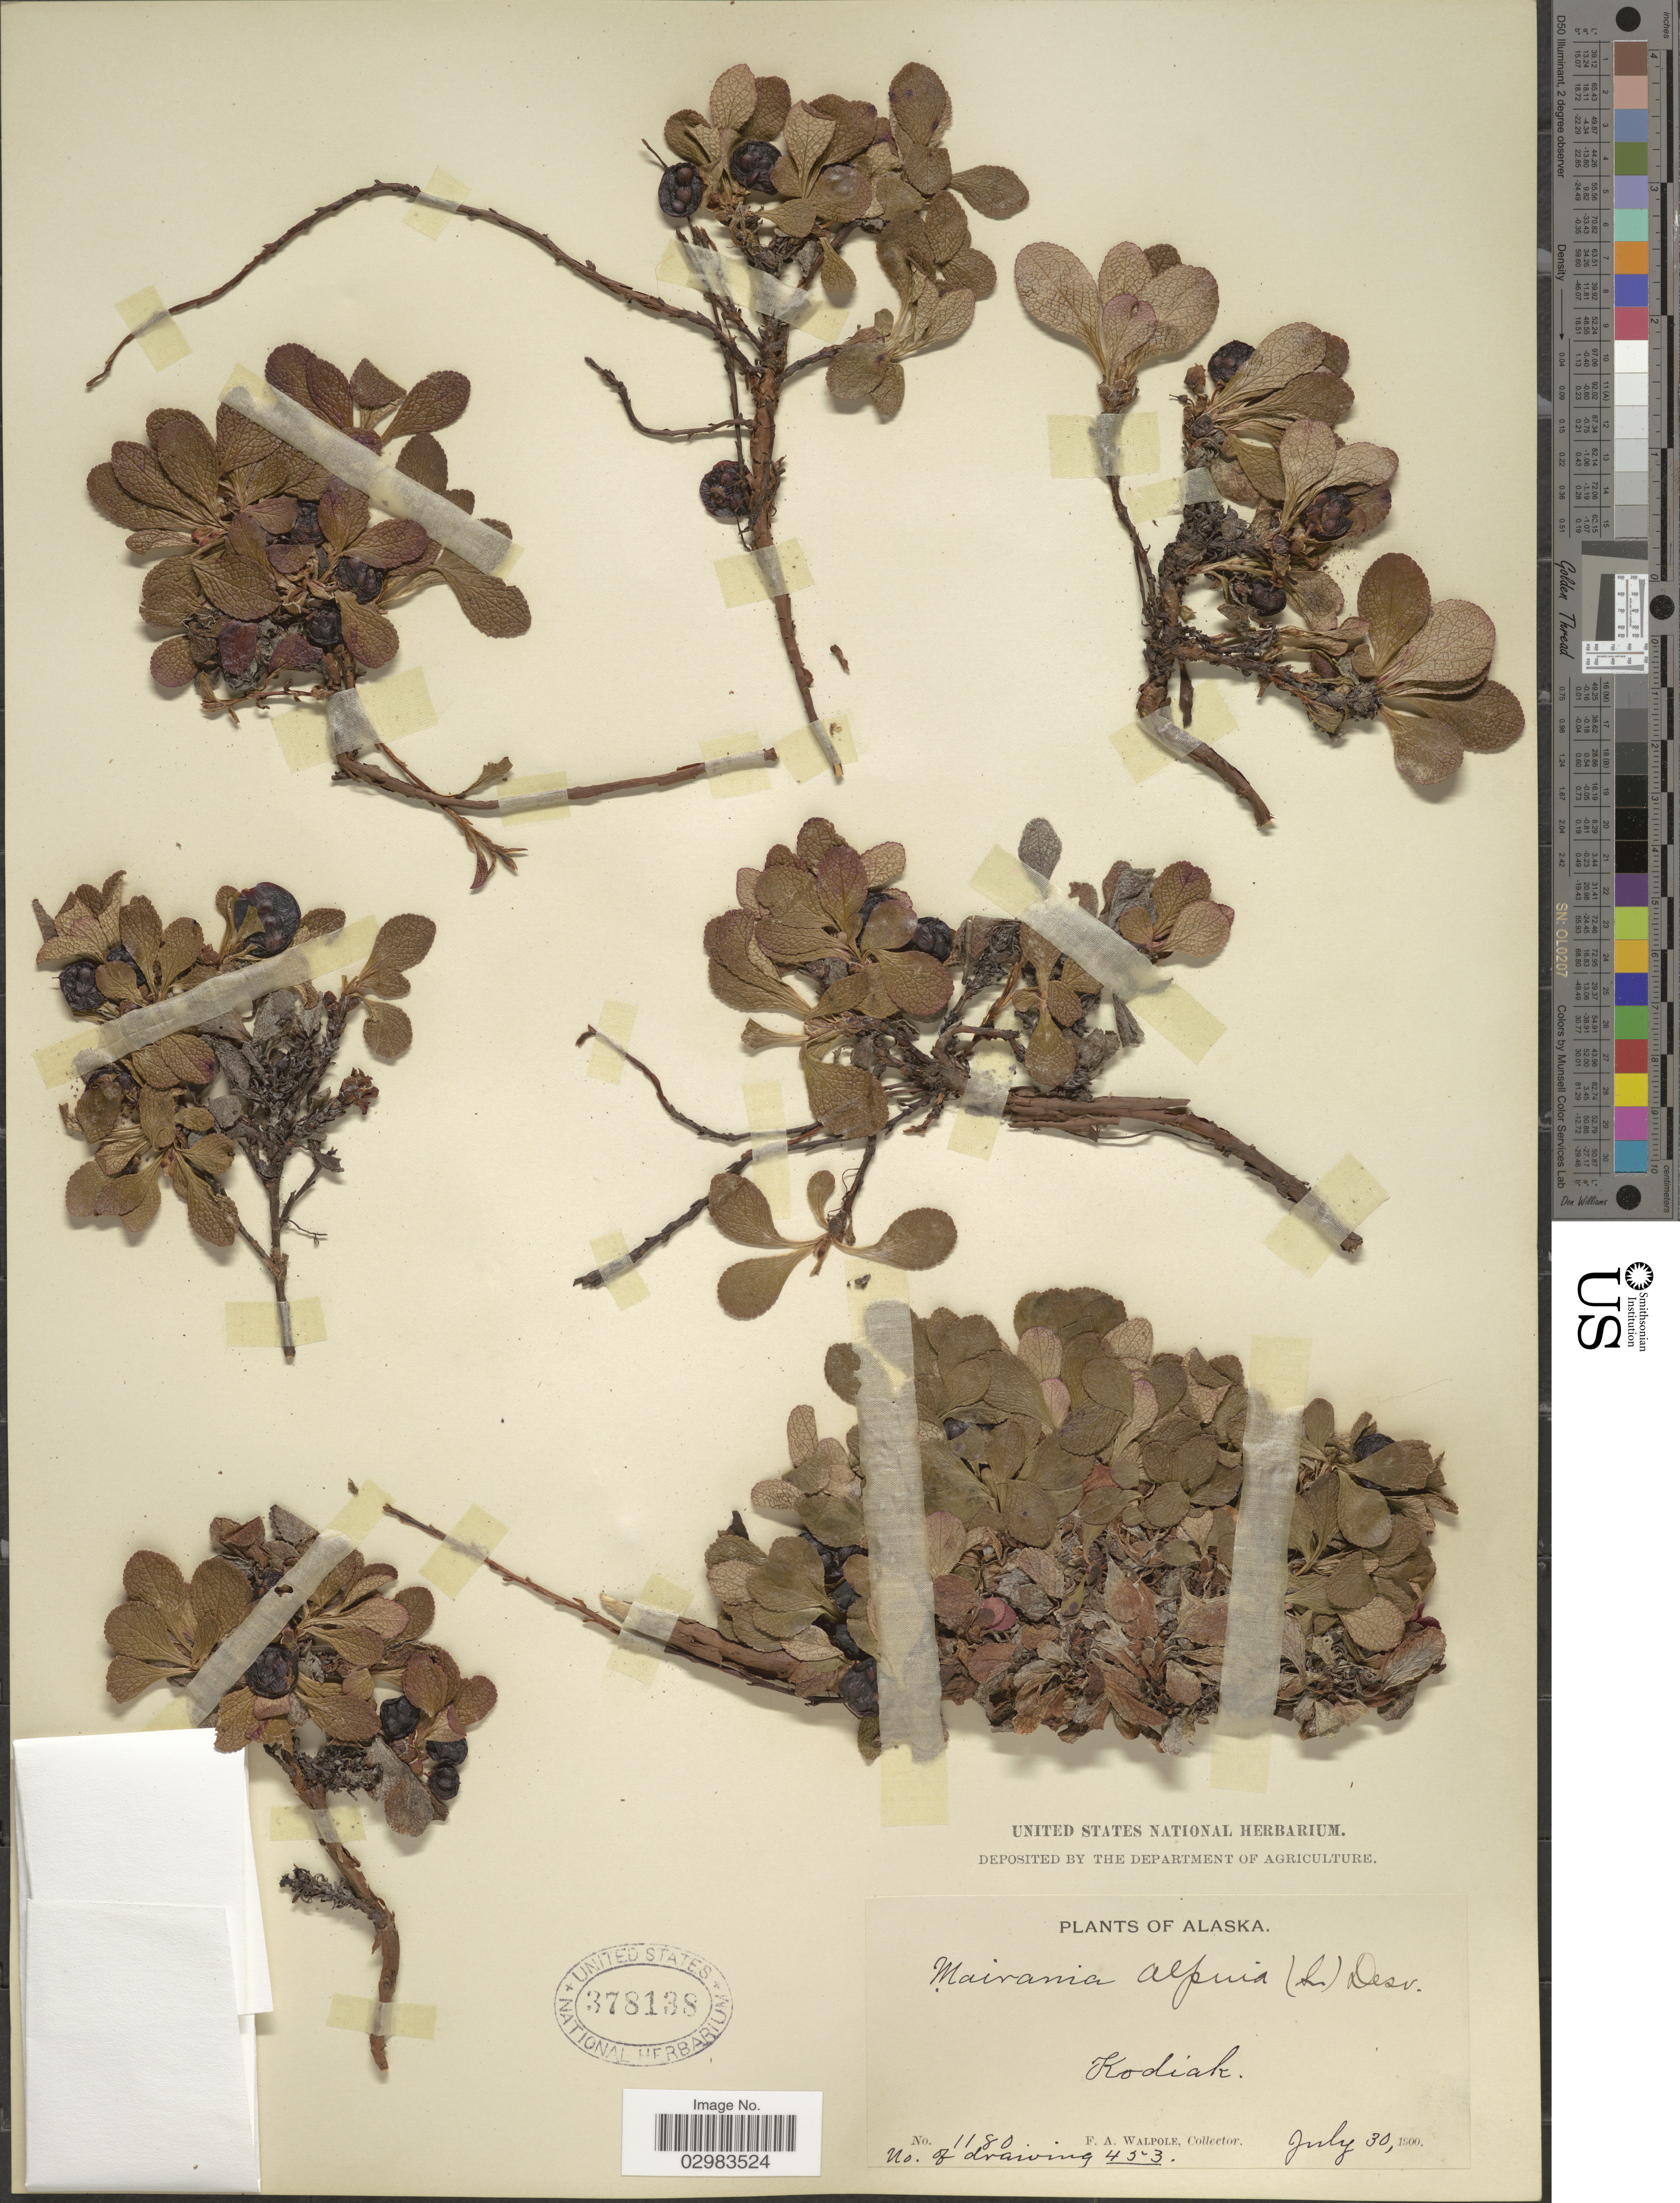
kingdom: Plantae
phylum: Tracheophyta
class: Magnoliopsida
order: Ericales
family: Ericaceae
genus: Arctostaphylos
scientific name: Arctostaphylos alpina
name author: (L.) Spreng.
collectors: F. Walpole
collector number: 1180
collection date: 1900-07-30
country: United States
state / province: Alaska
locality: Kodiak.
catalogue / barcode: US 378138